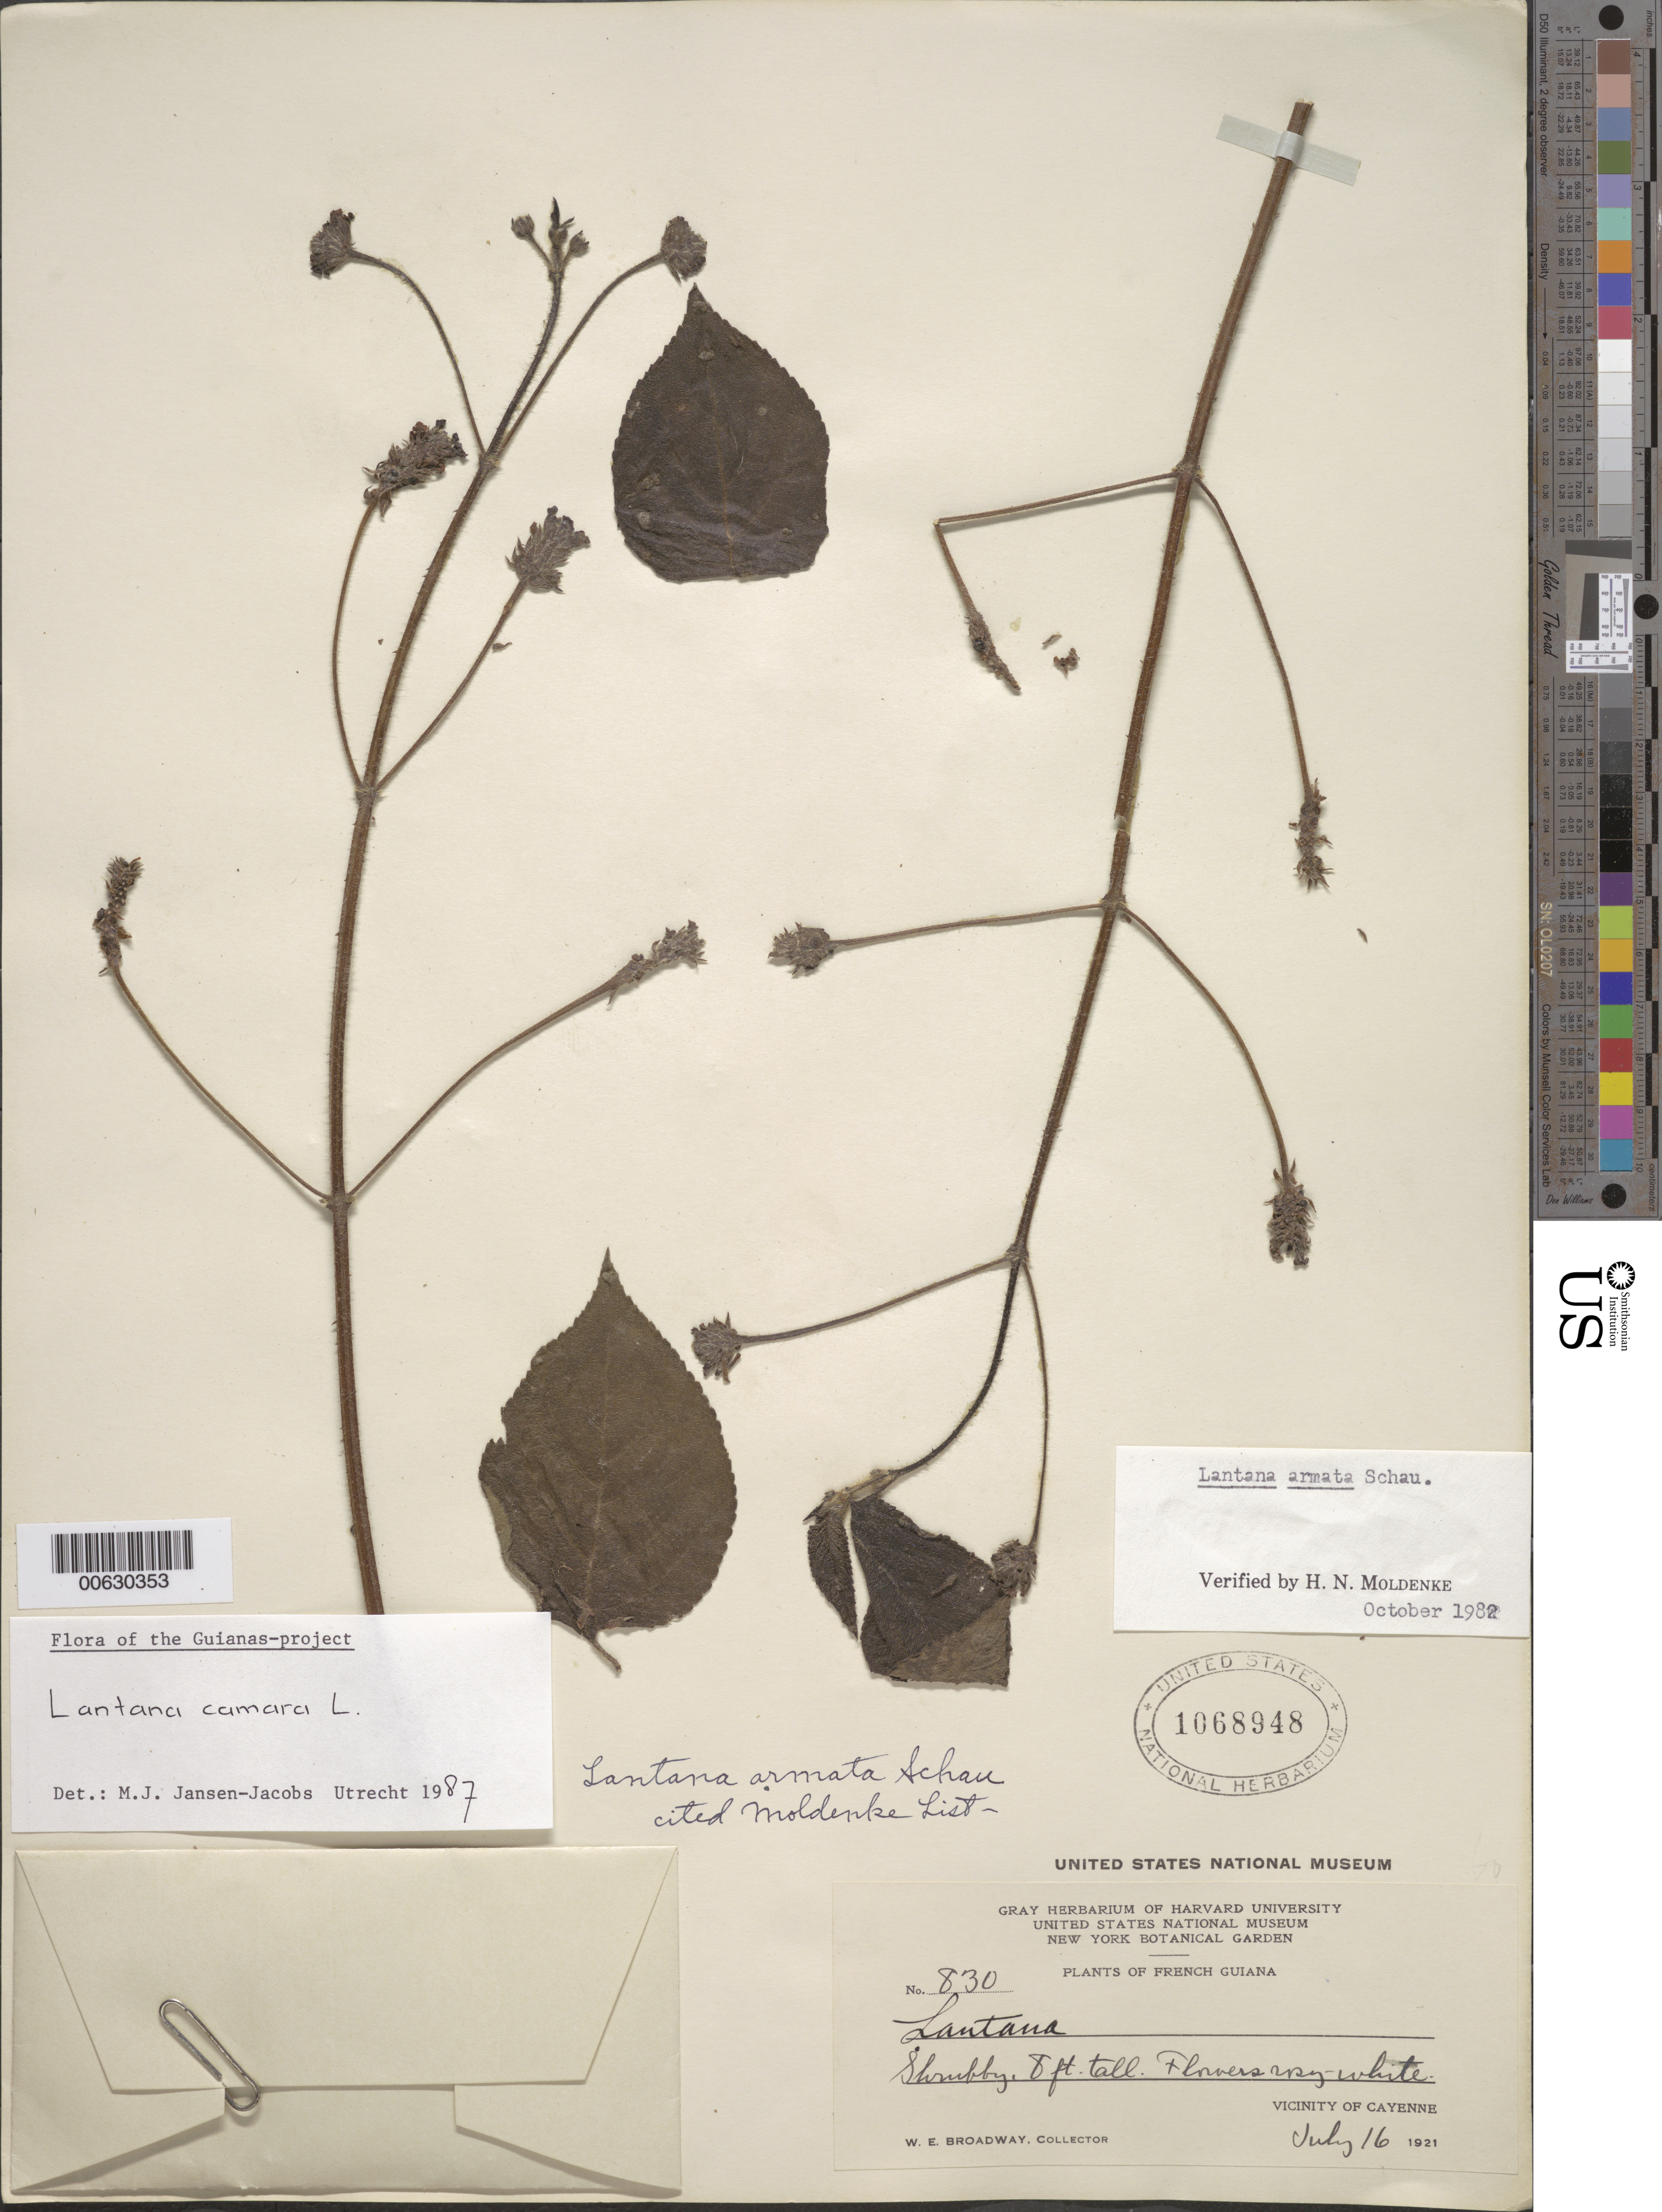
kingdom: Plantae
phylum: Tracheophyta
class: Magnoliopsida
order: Lamiales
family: Verbenaceae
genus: Lantana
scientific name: Lantana camara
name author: L.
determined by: Jansen-Jacobs, M. J., (U), Nationaal Herbarium Nederland, Utrecht University branch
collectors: W. E. Broadway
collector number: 830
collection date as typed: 16-Jul-21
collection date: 1921-07-16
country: French Guiana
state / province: Cayenne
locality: Cayenne, vic.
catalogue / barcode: US 1068948